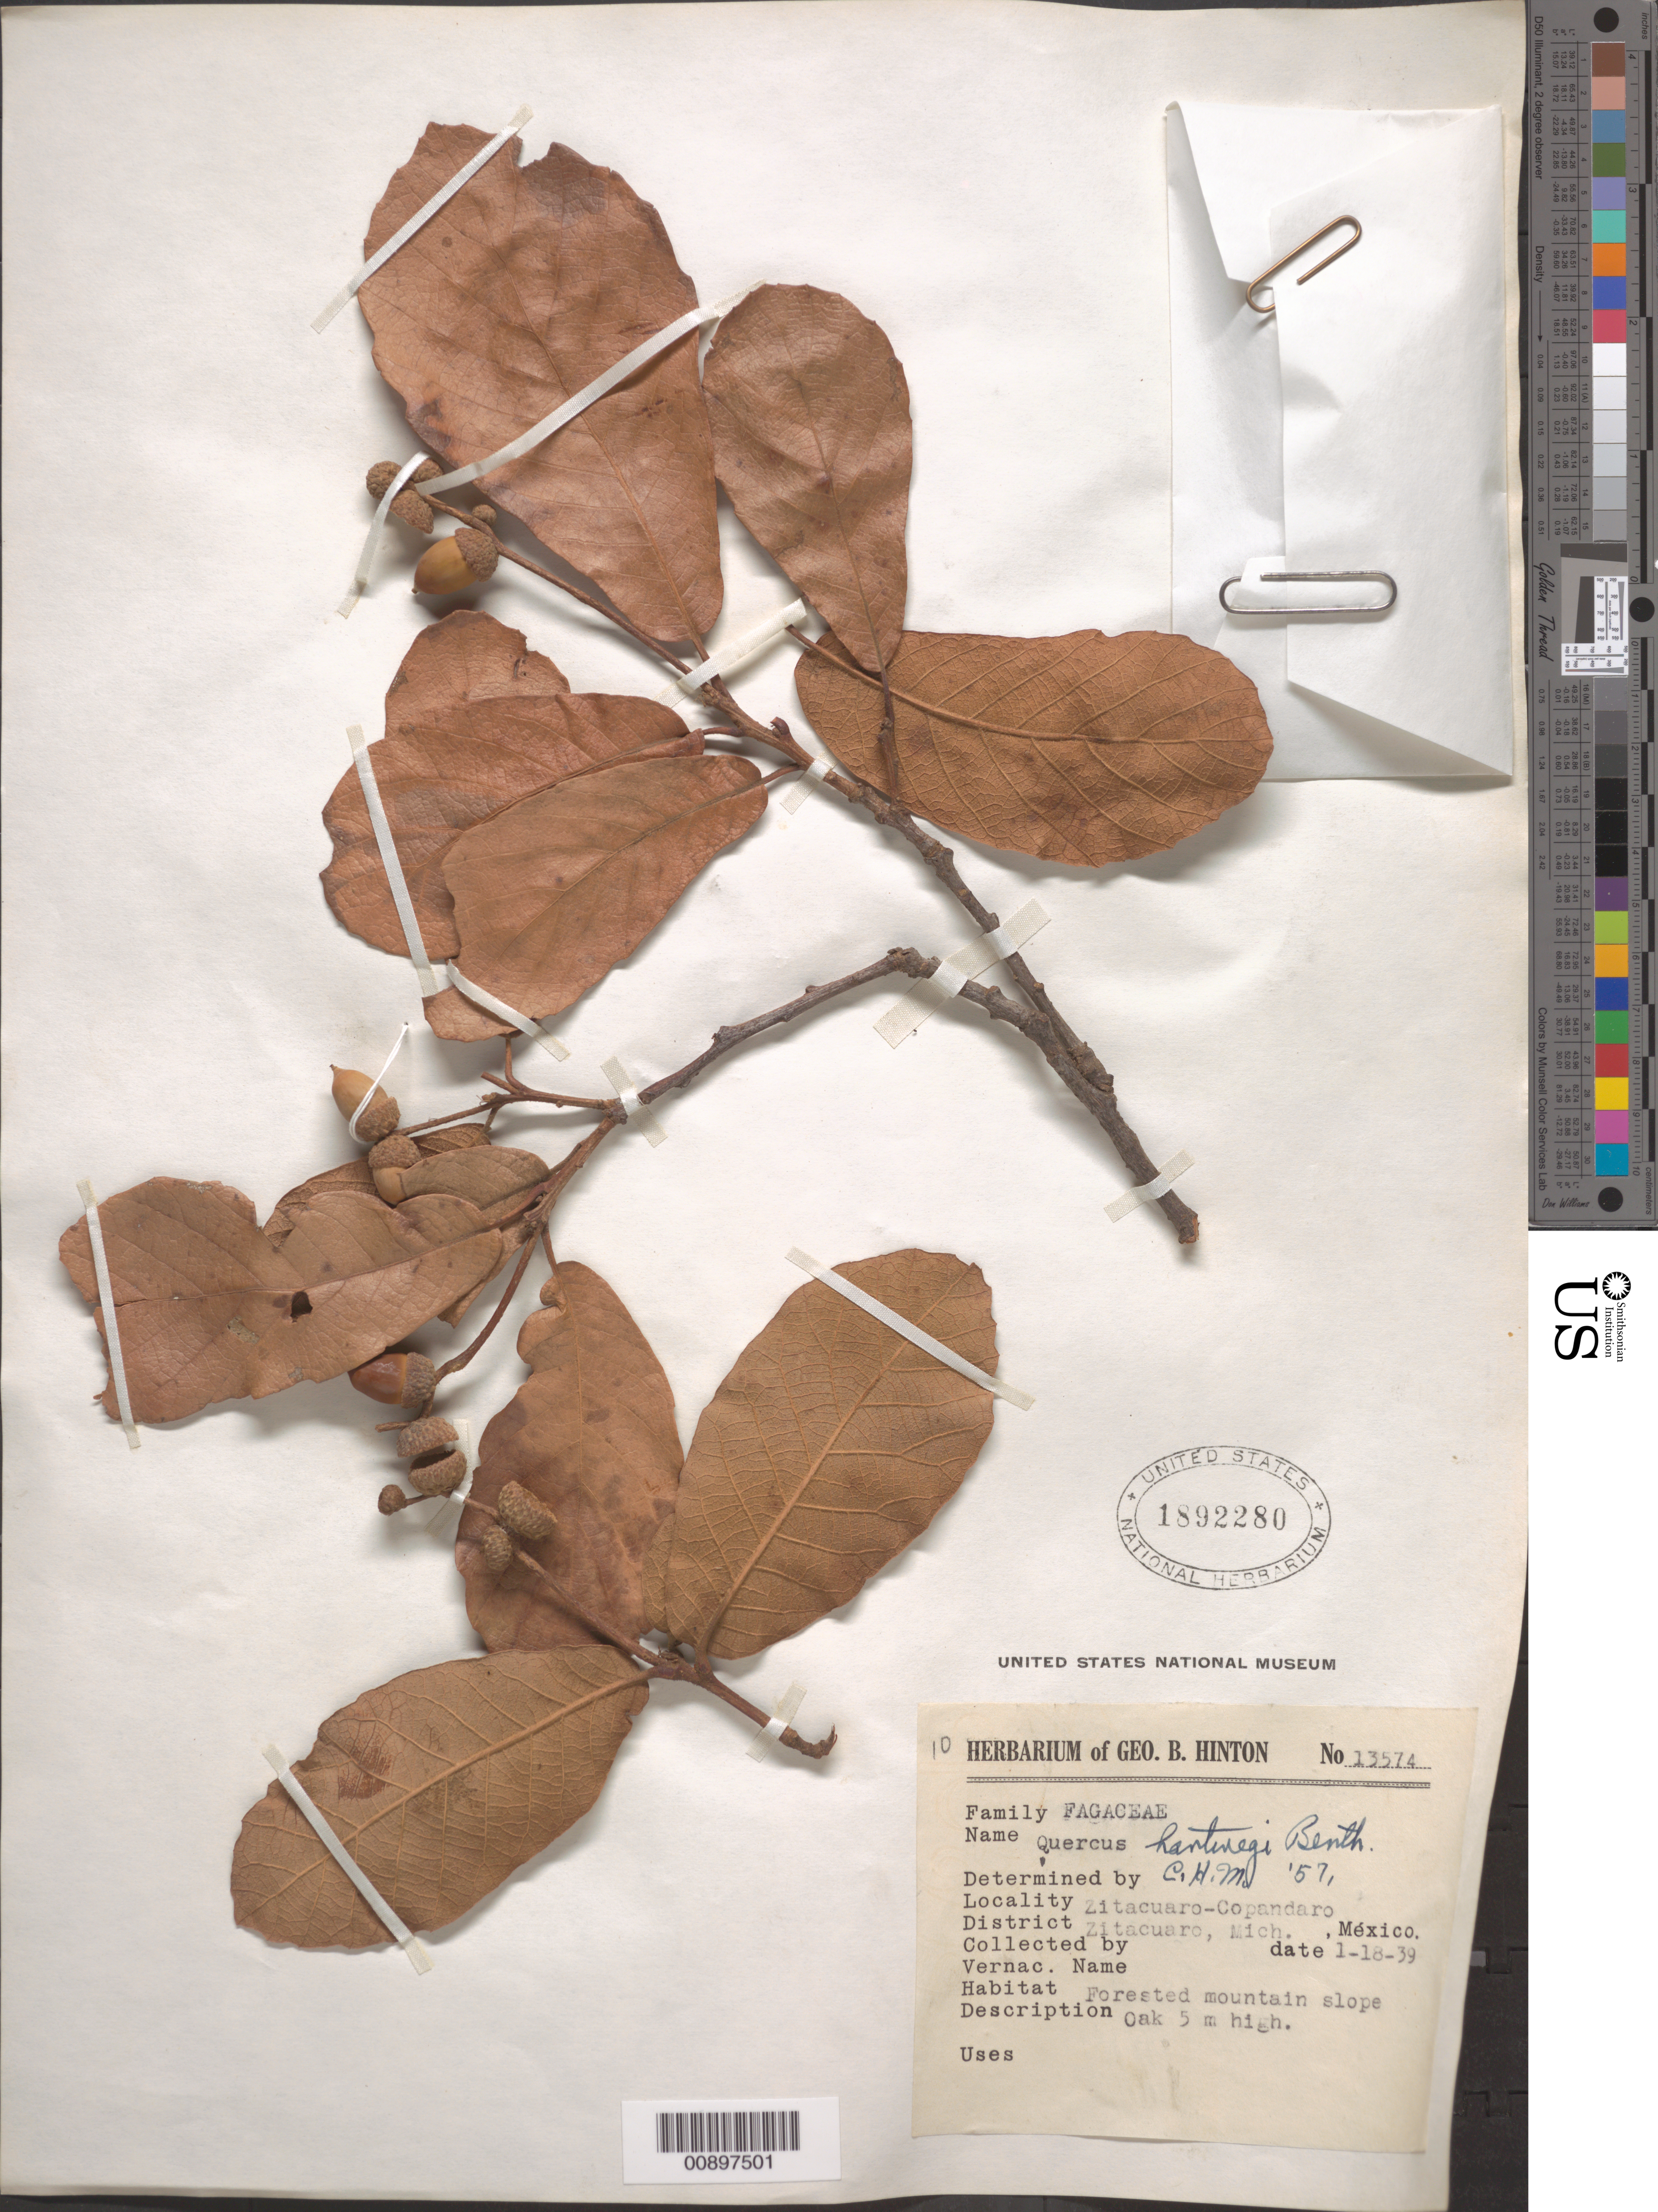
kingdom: Plantae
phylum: Tracheophyta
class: Magnoliopsida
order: Fagales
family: Fagaceae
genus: Quercus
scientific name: Quercus hartwegii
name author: Benth.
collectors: G. B. Hinton & et al.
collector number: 13574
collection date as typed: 18 Jan 1939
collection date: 1939-01-18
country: Mexico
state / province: Michoacán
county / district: Zitácuaro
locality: Zitácuaro - Copandaro, District Zitácuaro, Michoacán.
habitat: Forested mountain slope.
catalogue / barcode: US 1892280